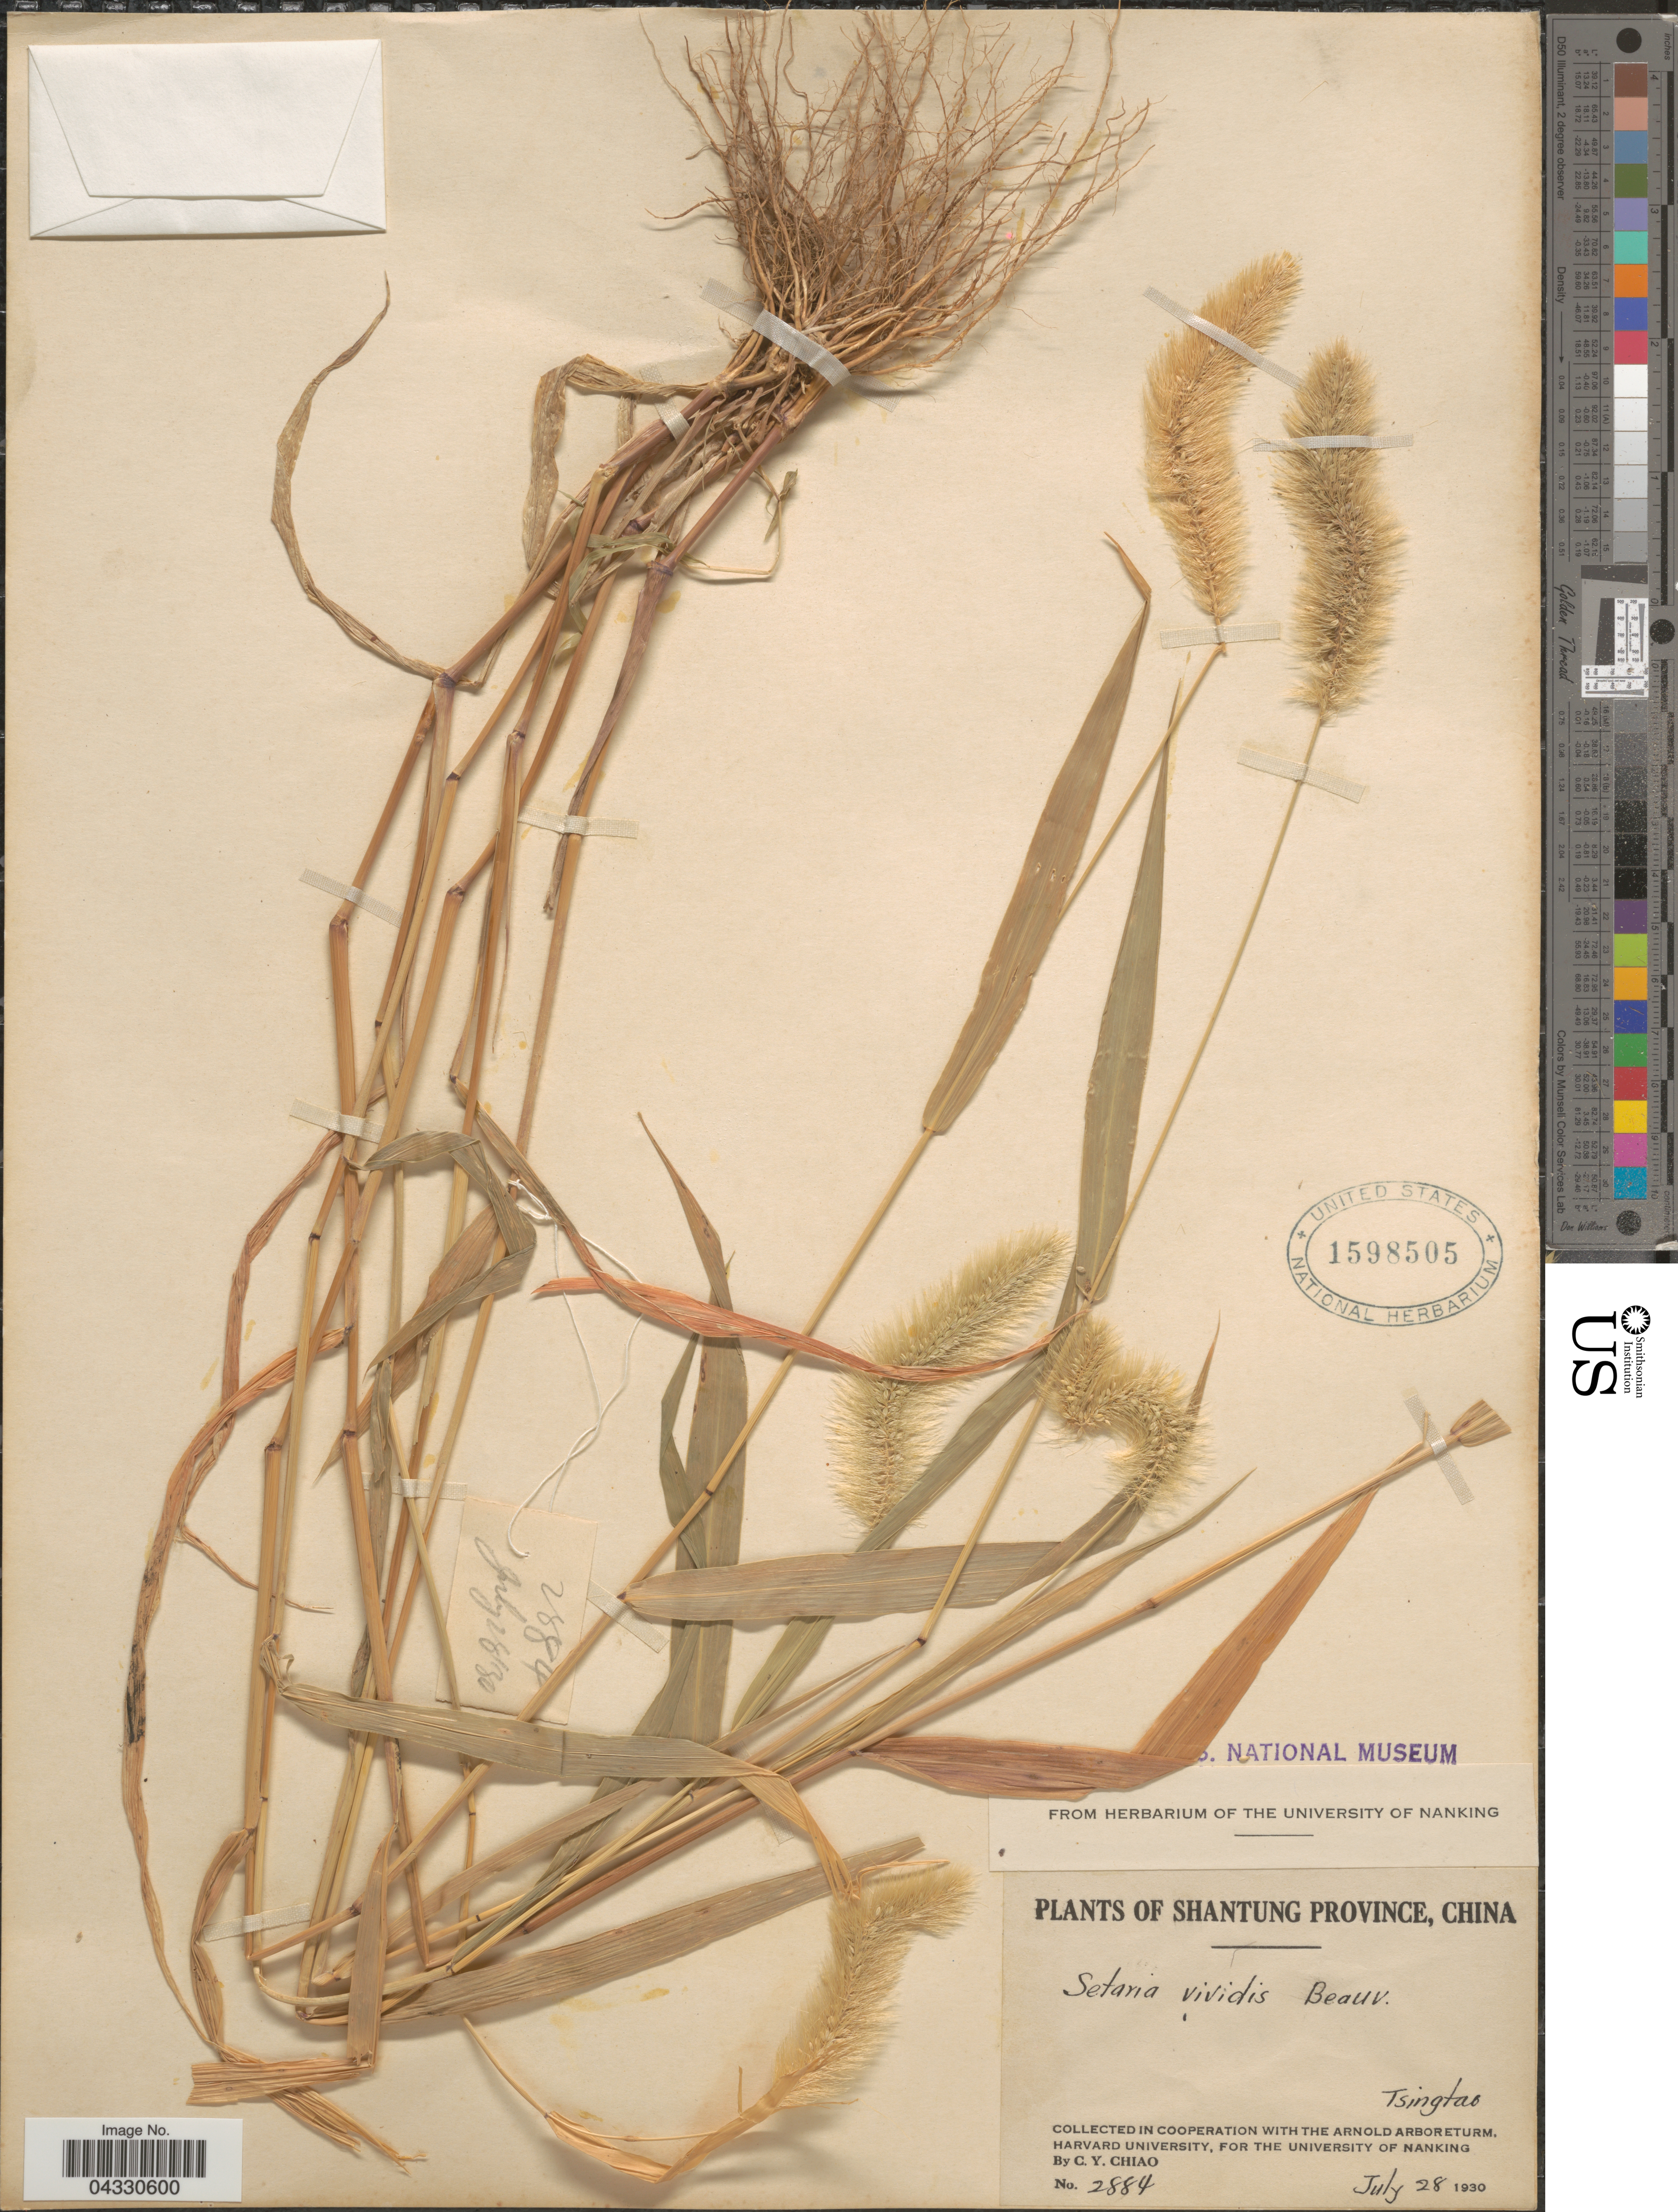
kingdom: Plantae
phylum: Tracheophyta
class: Liliopsida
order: Poales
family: Poaceae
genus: Setaria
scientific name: Setaria viridis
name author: (L.) P. Beauv.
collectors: C. Y. Chiao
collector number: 2884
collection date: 1930-07-28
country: China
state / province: Shandong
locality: Shantung Province. Tsingtao.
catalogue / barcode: US 1598505